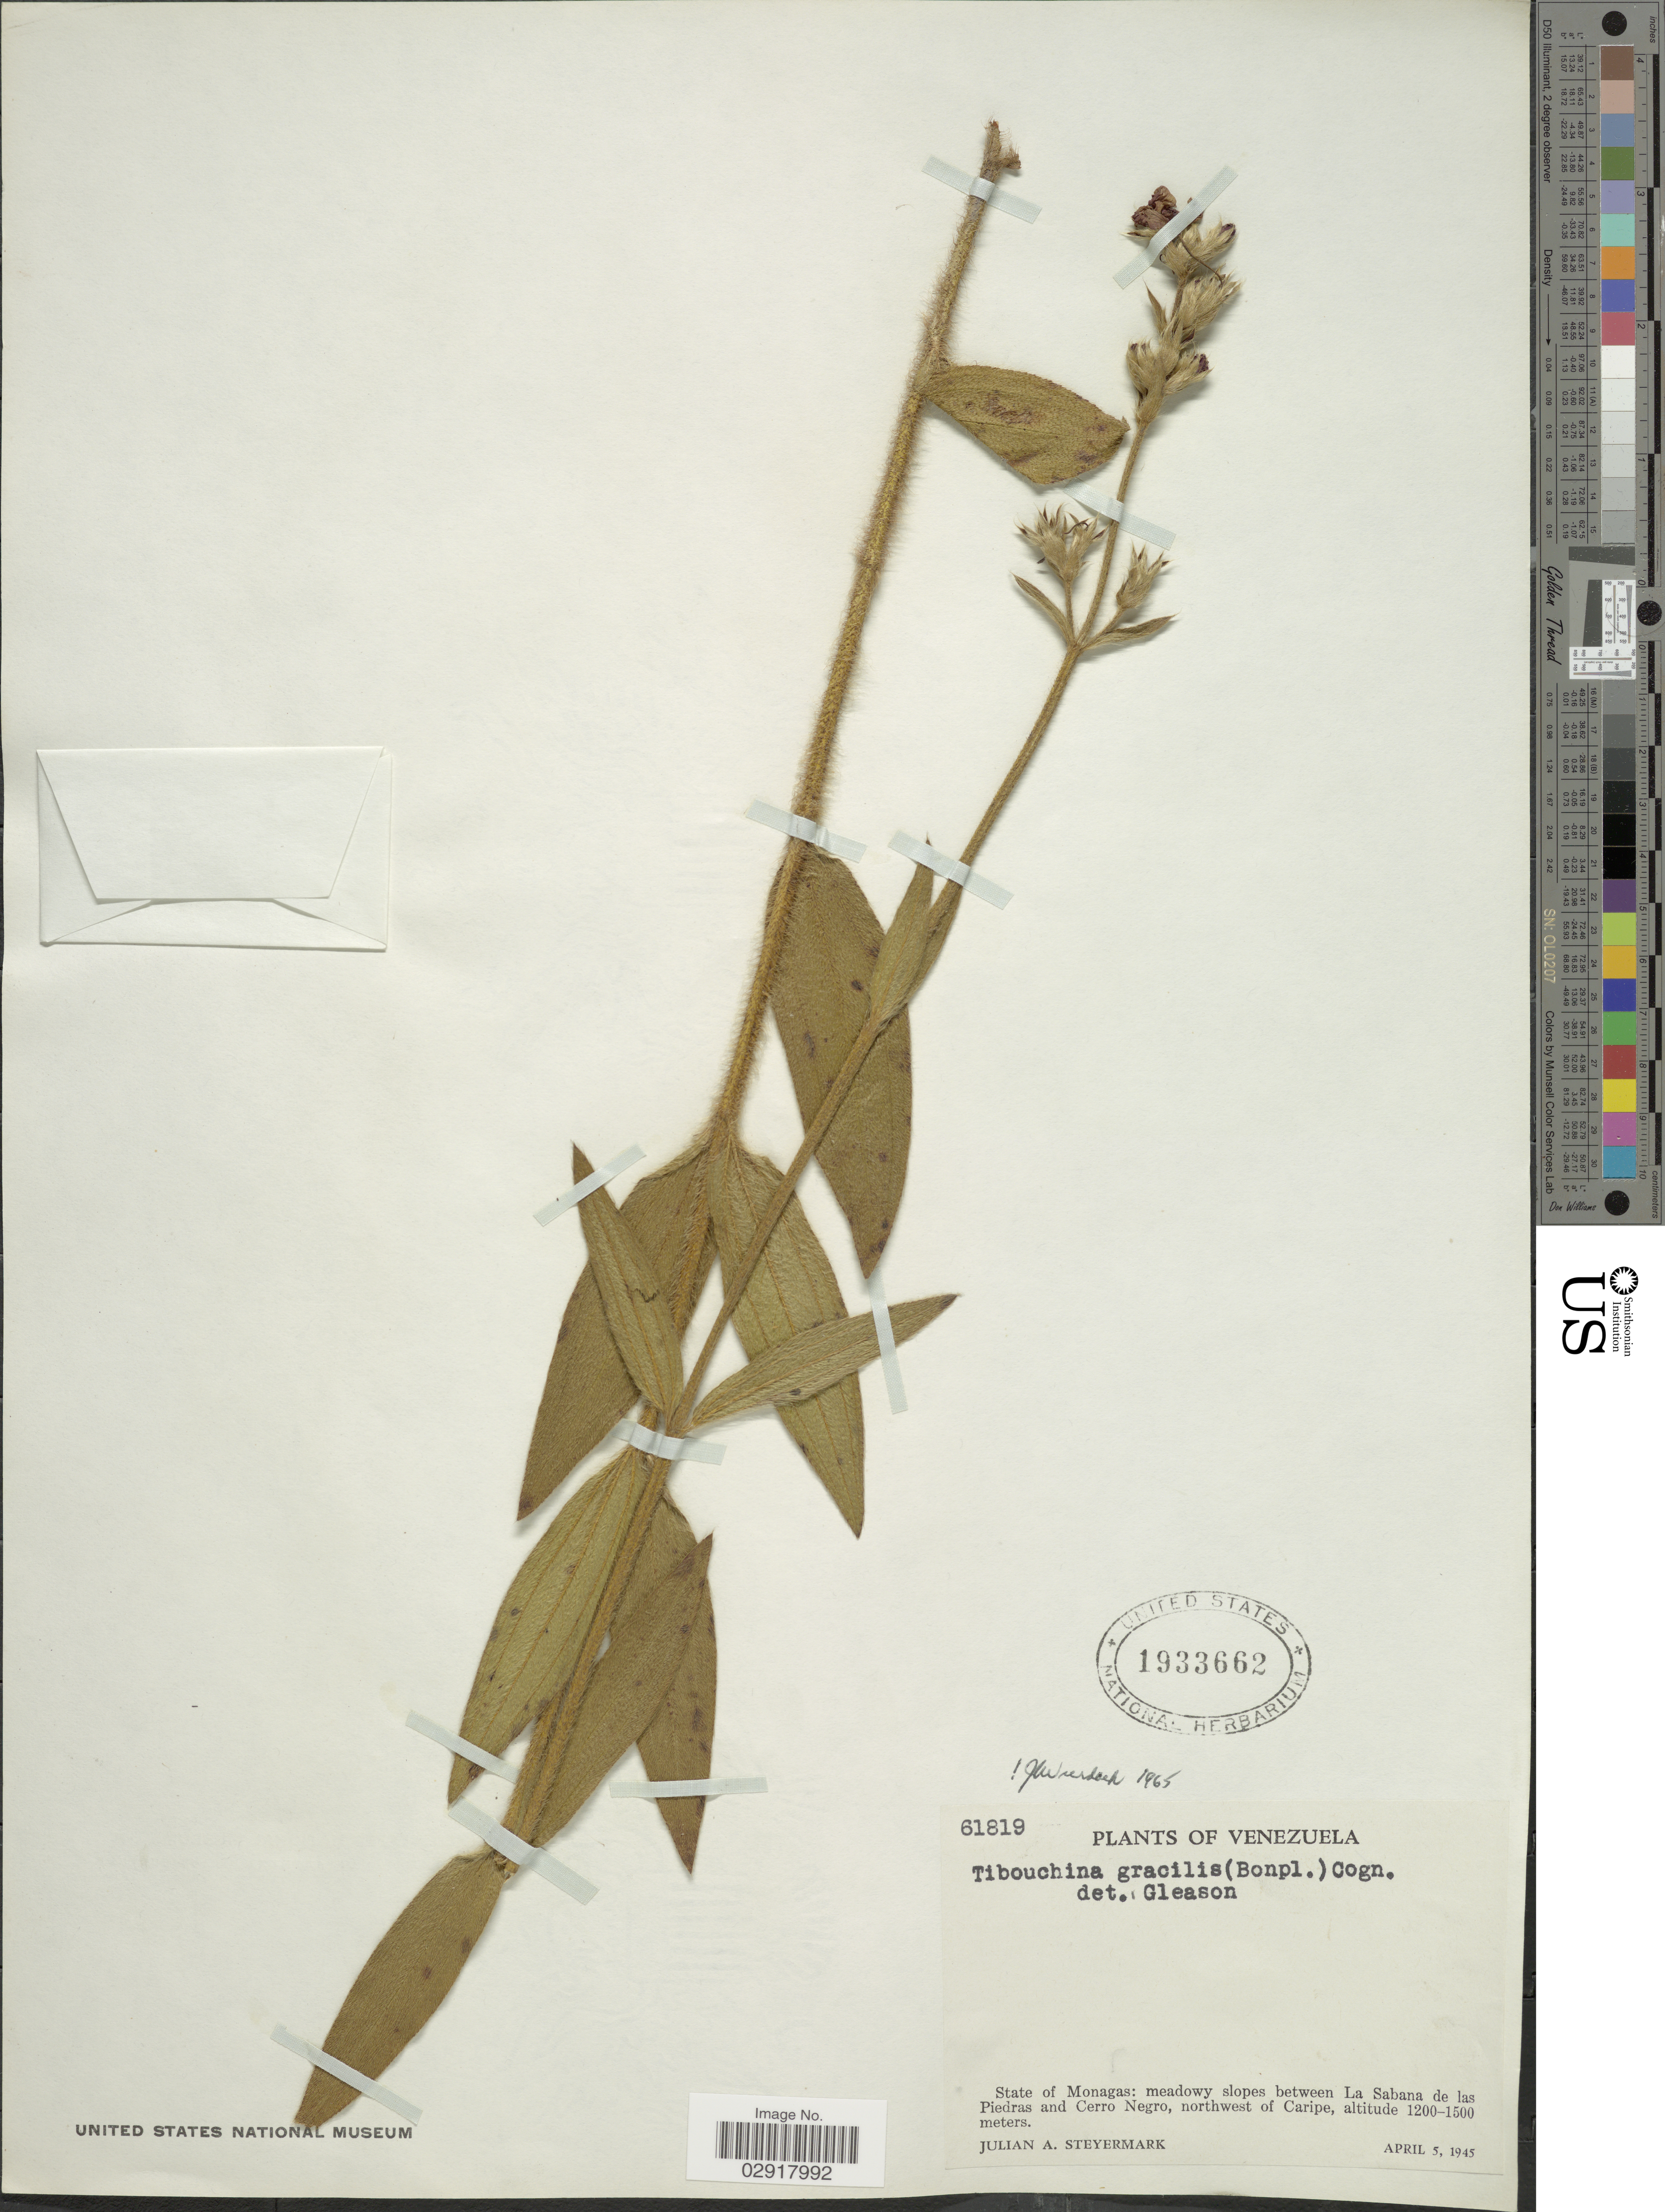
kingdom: Plantae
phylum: Tracheophyta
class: Magnoliopsida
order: Myrtales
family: Melastomataceae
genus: Chaetogastra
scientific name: Chaetogastra gracilis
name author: (Bonpl.) DC.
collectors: J. Steyermark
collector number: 61819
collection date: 1945-04-05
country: Venezuela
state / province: Monagas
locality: Meadowy slopes between La Sabana de las Piedras and Cerro Negro, northwest of Caripe.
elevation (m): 1200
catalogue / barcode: US 1933662